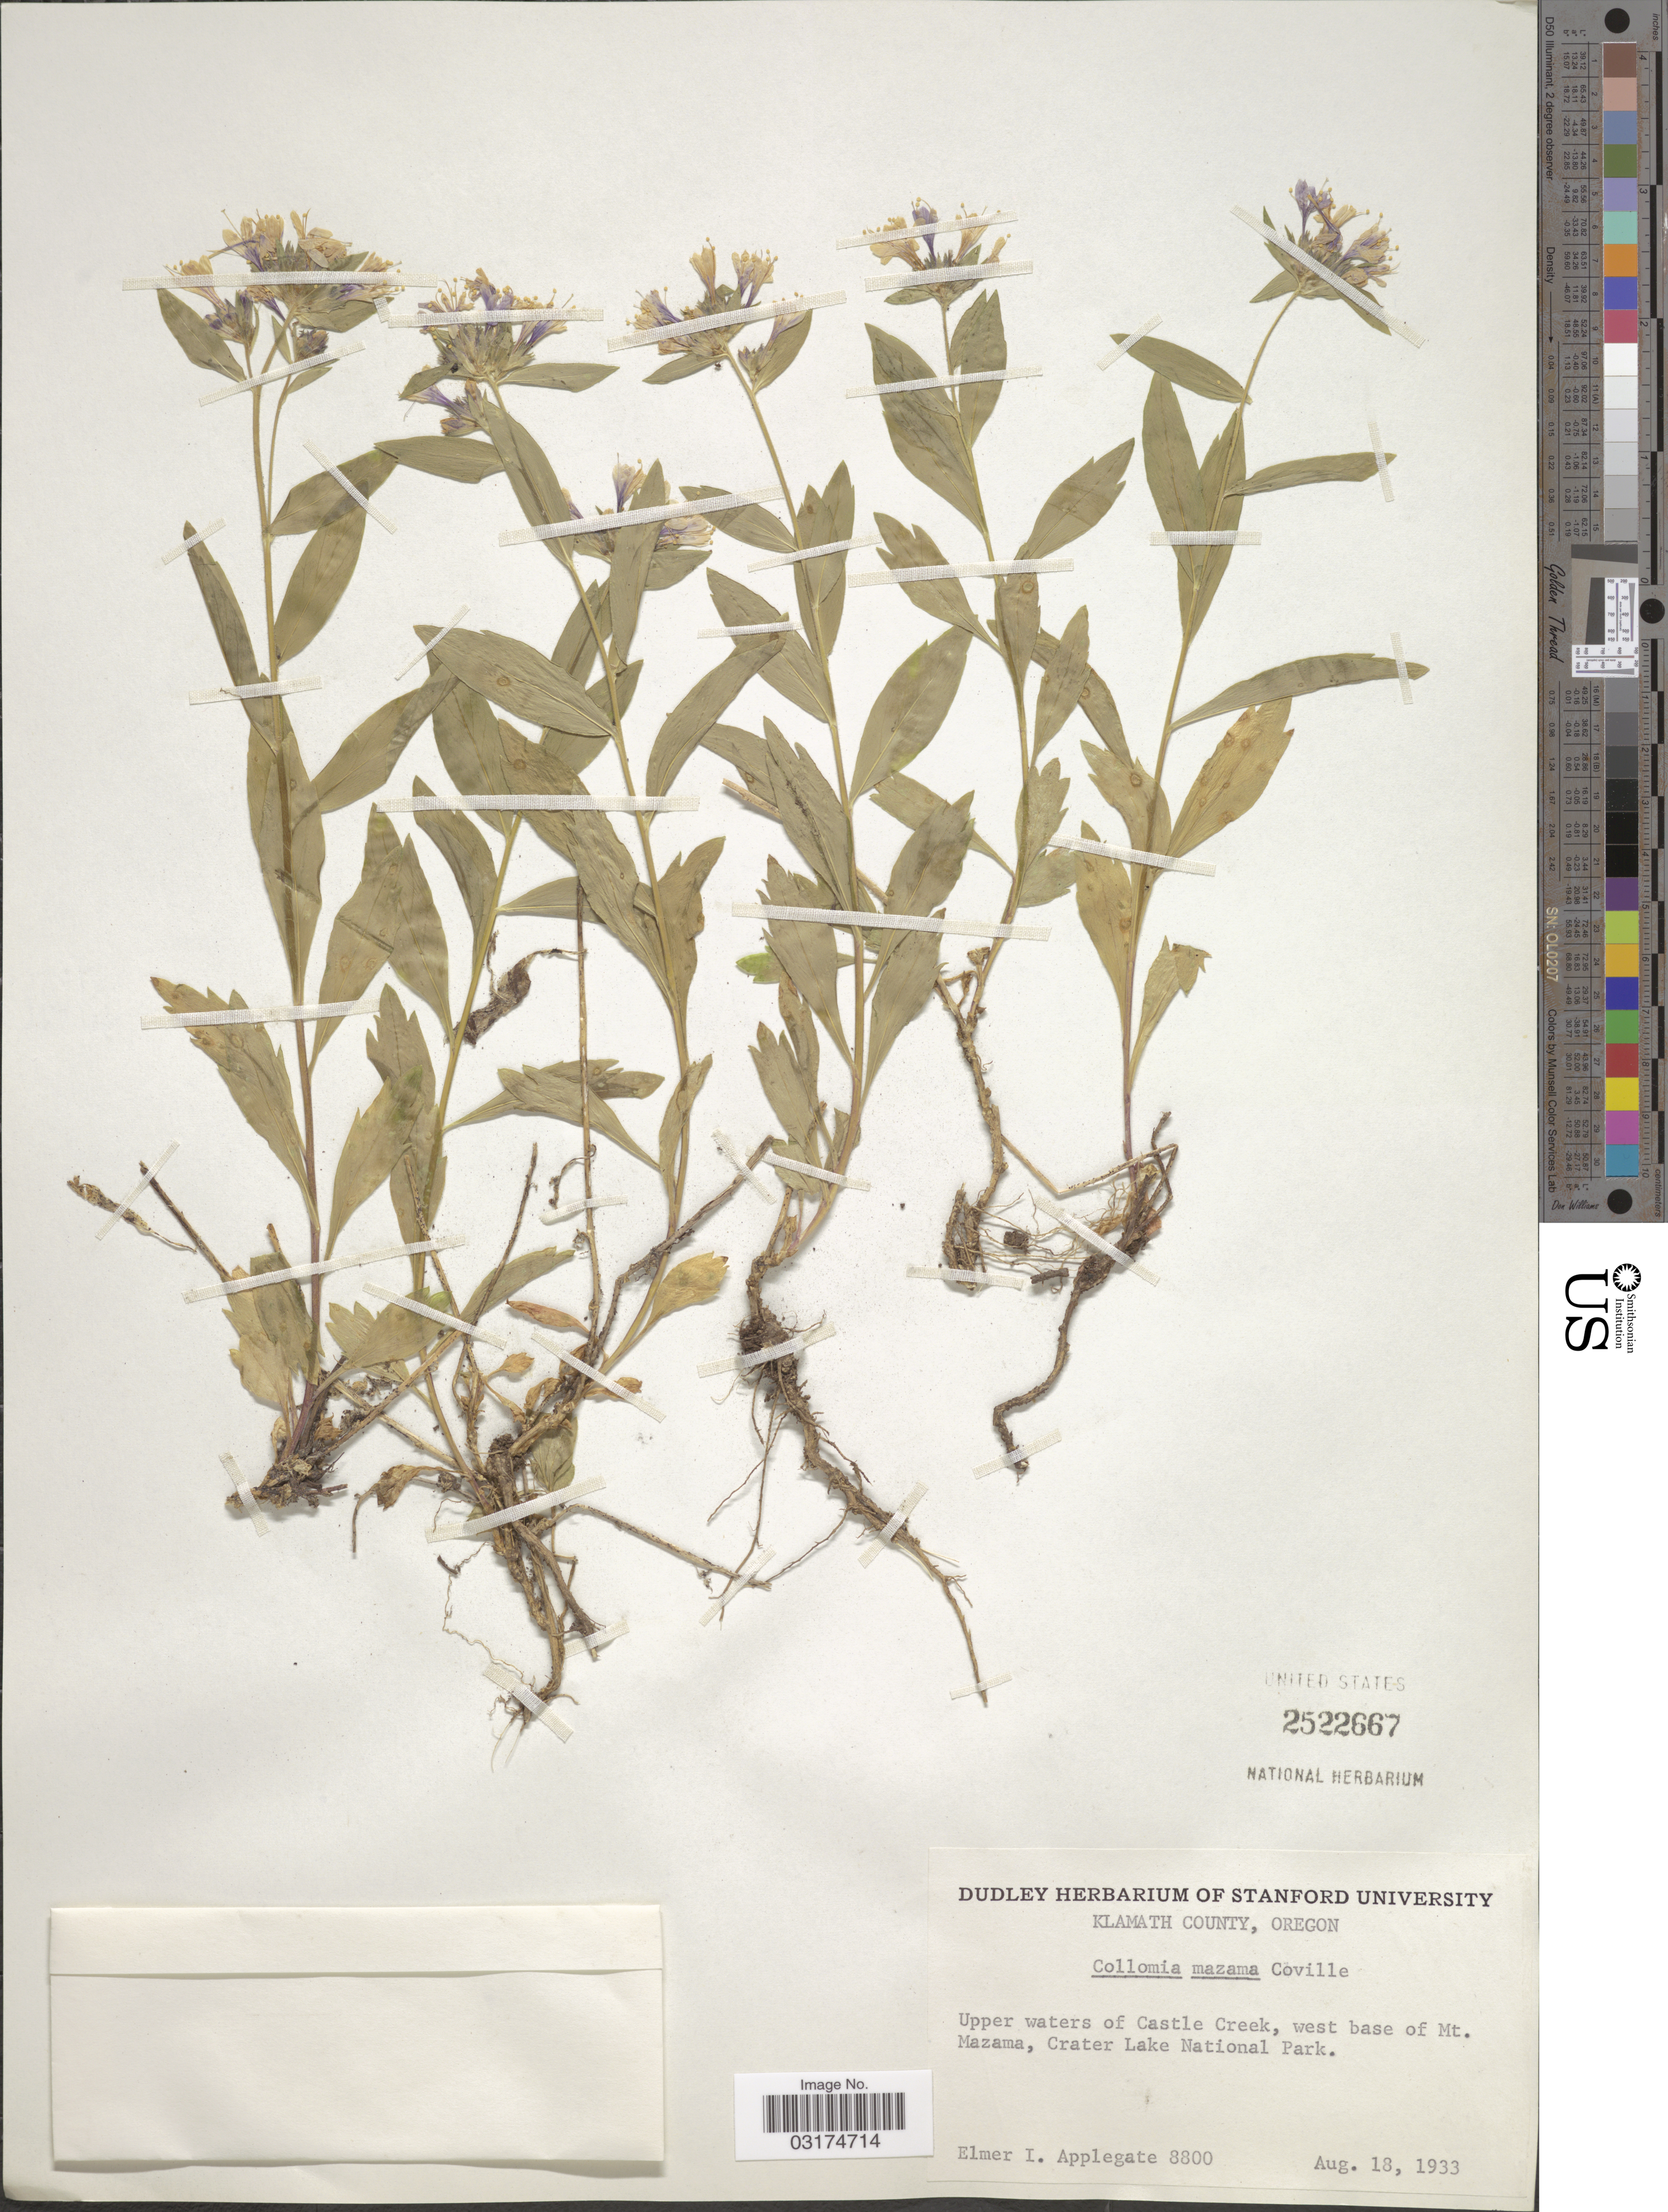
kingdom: Plantae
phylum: Tracheophyta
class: Magnoliopsida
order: Ericales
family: Polemoniaceae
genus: Collomia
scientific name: Collomia mazama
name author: Coville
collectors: E. I. Applegate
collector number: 8800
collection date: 1933-08-18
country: United States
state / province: Oregon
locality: Klamath County. Upper waters of Castle Creek, west base of Mt. Mazama, Crater Lake National Park.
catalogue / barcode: US 2522667